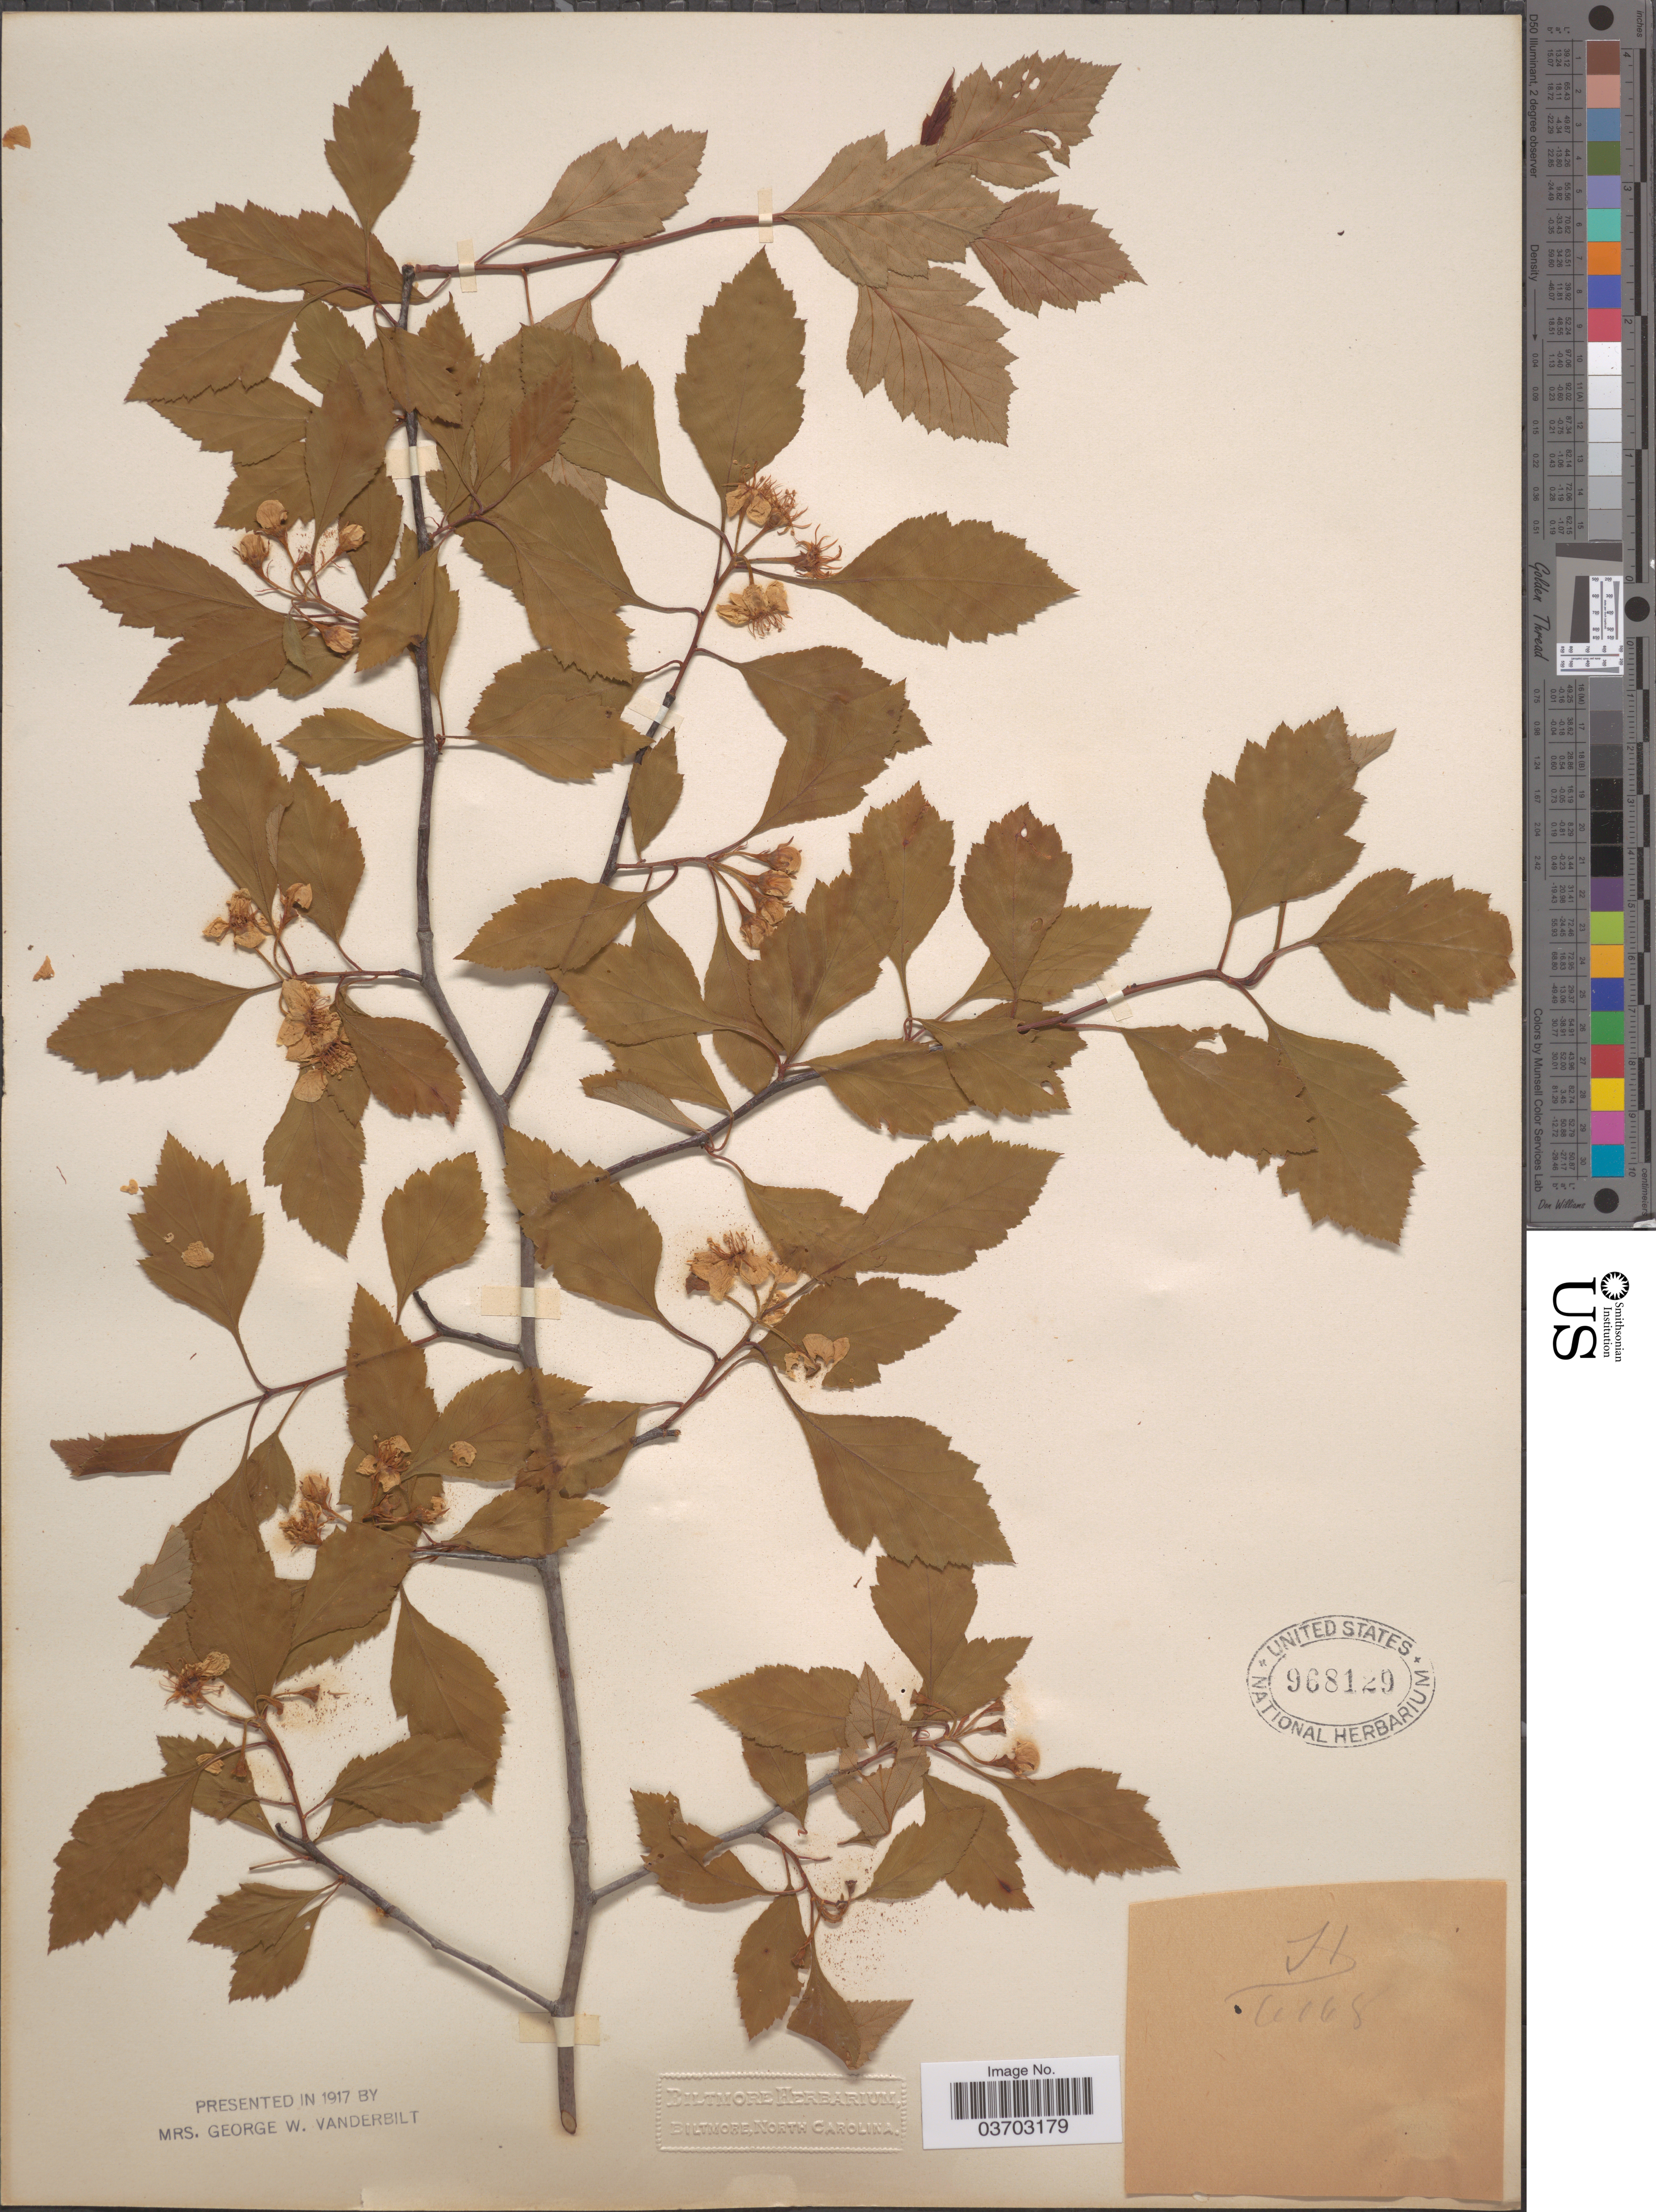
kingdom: Plantae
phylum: Tracheophyta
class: Magnoliopsida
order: Rosales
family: Rosaceae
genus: Crataegus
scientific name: Crataegus sp.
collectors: ex herb. Biltmore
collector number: H6068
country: United States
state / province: North Carolina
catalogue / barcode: US 968129